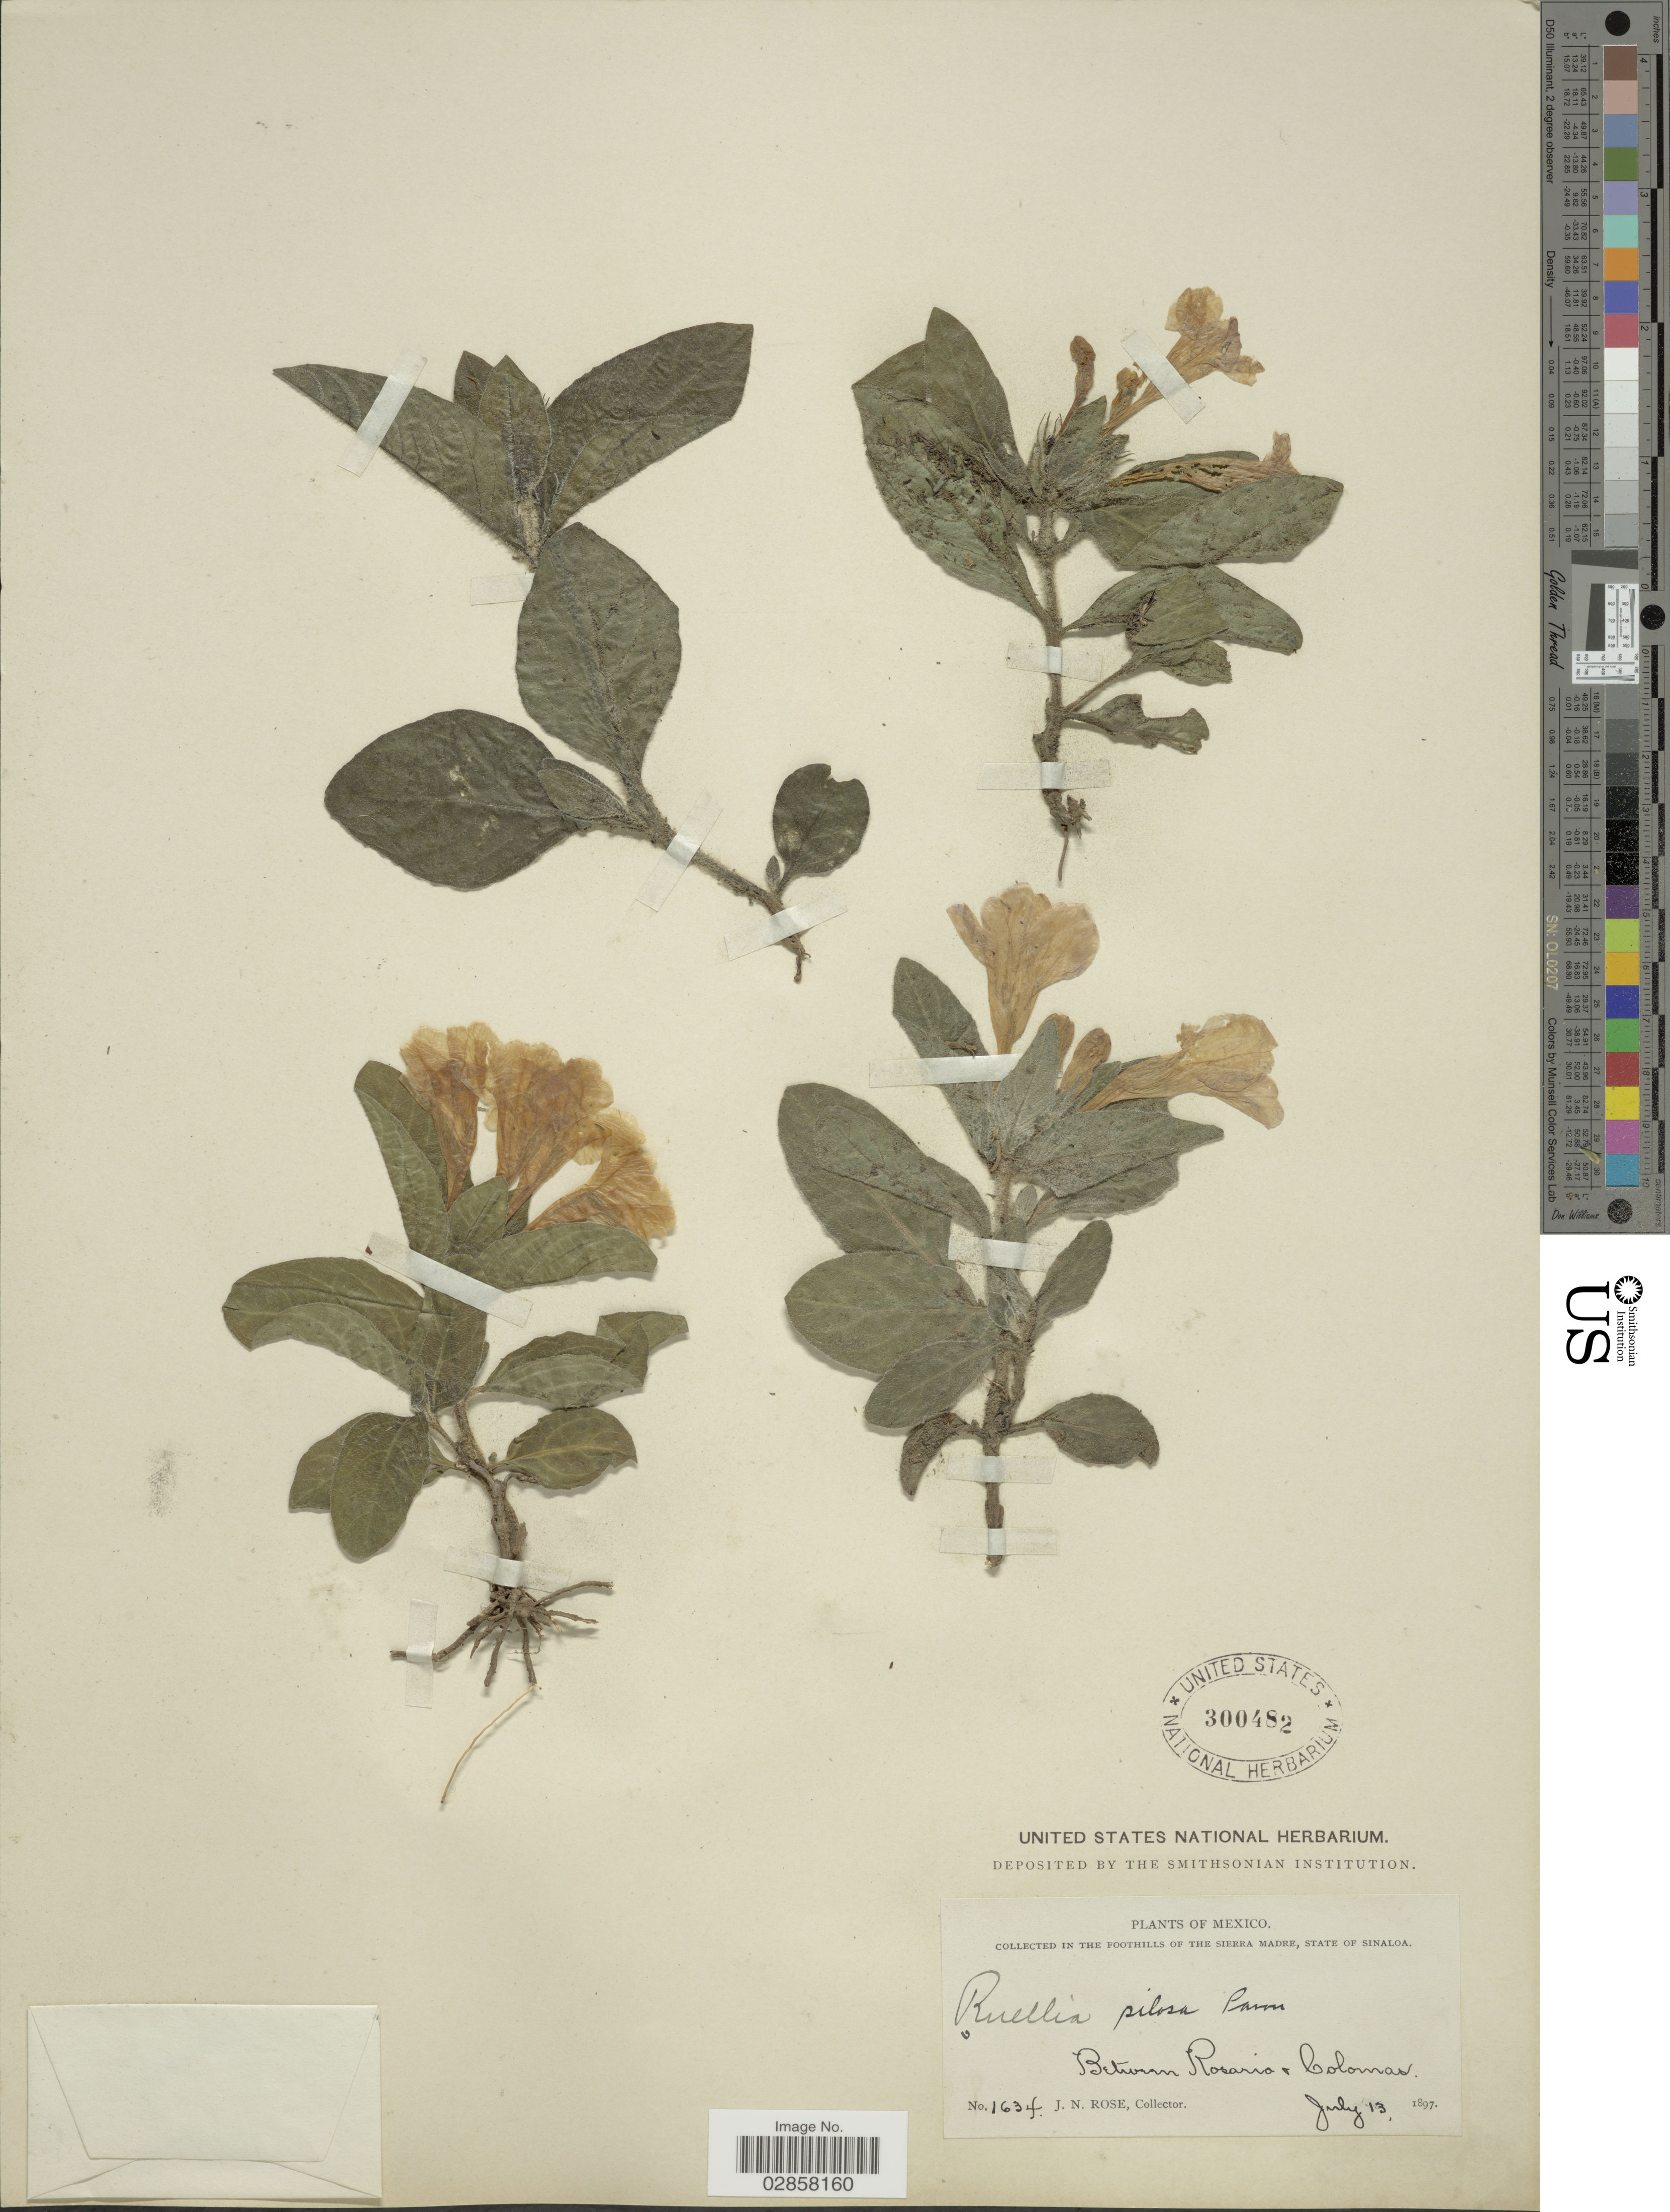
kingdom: Plantae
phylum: Tracheophyta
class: Magnoliopsida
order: Lamiales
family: Acanthaceae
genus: Ruellia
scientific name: Ruellia spissa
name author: Leonard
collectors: J. N. Rose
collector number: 1634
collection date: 1897-07-13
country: Mexico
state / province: Sinaloa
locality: In the foothills of the Sierra Madre. Between Rosaria & Colomas.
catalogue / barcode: US 300482